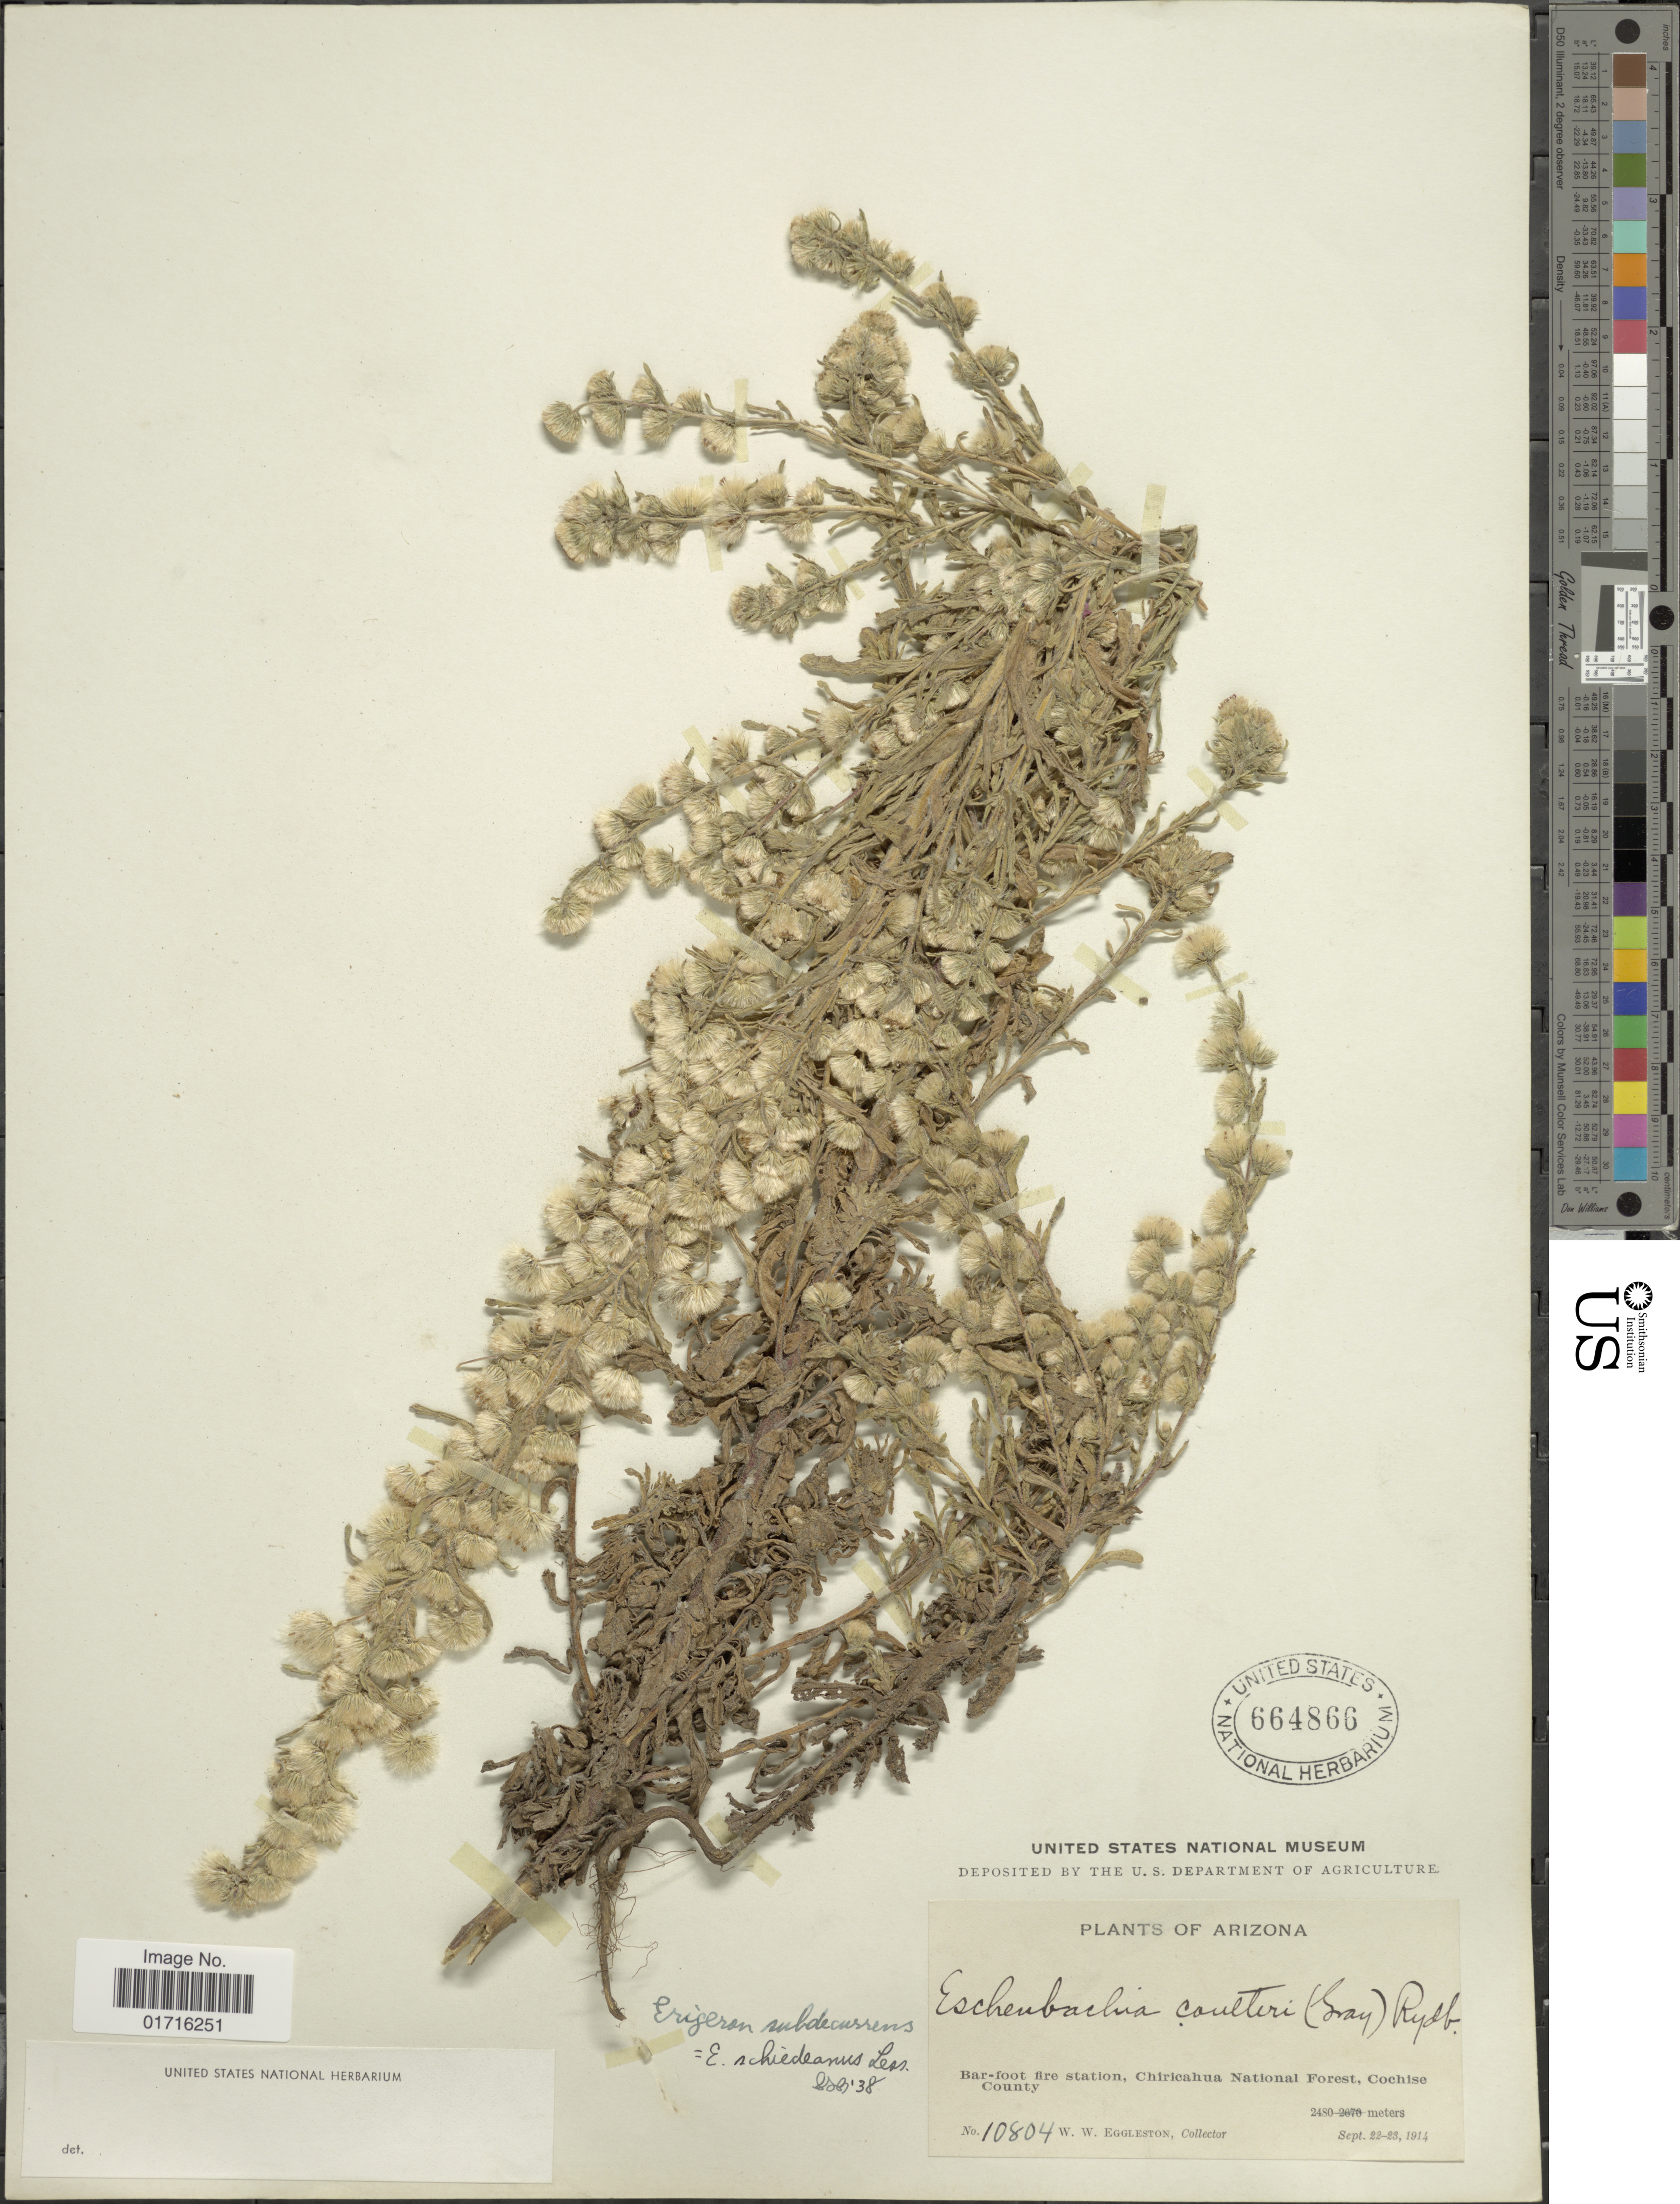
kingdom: Plantae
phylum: Tracheophyta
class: Magnoliopsida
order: Asterales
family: Asteraceae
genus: Conyza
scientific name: Conyza schiedeana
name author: (Less.) Cronq.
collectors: W. W. Eggleston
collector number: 10804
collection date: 1914-09-22/1914-09-23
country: United States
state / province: Arizona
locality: Bar-foot fire station, Chiricahua National Forest, Cochise County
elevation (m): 2480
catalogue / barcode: US 664866